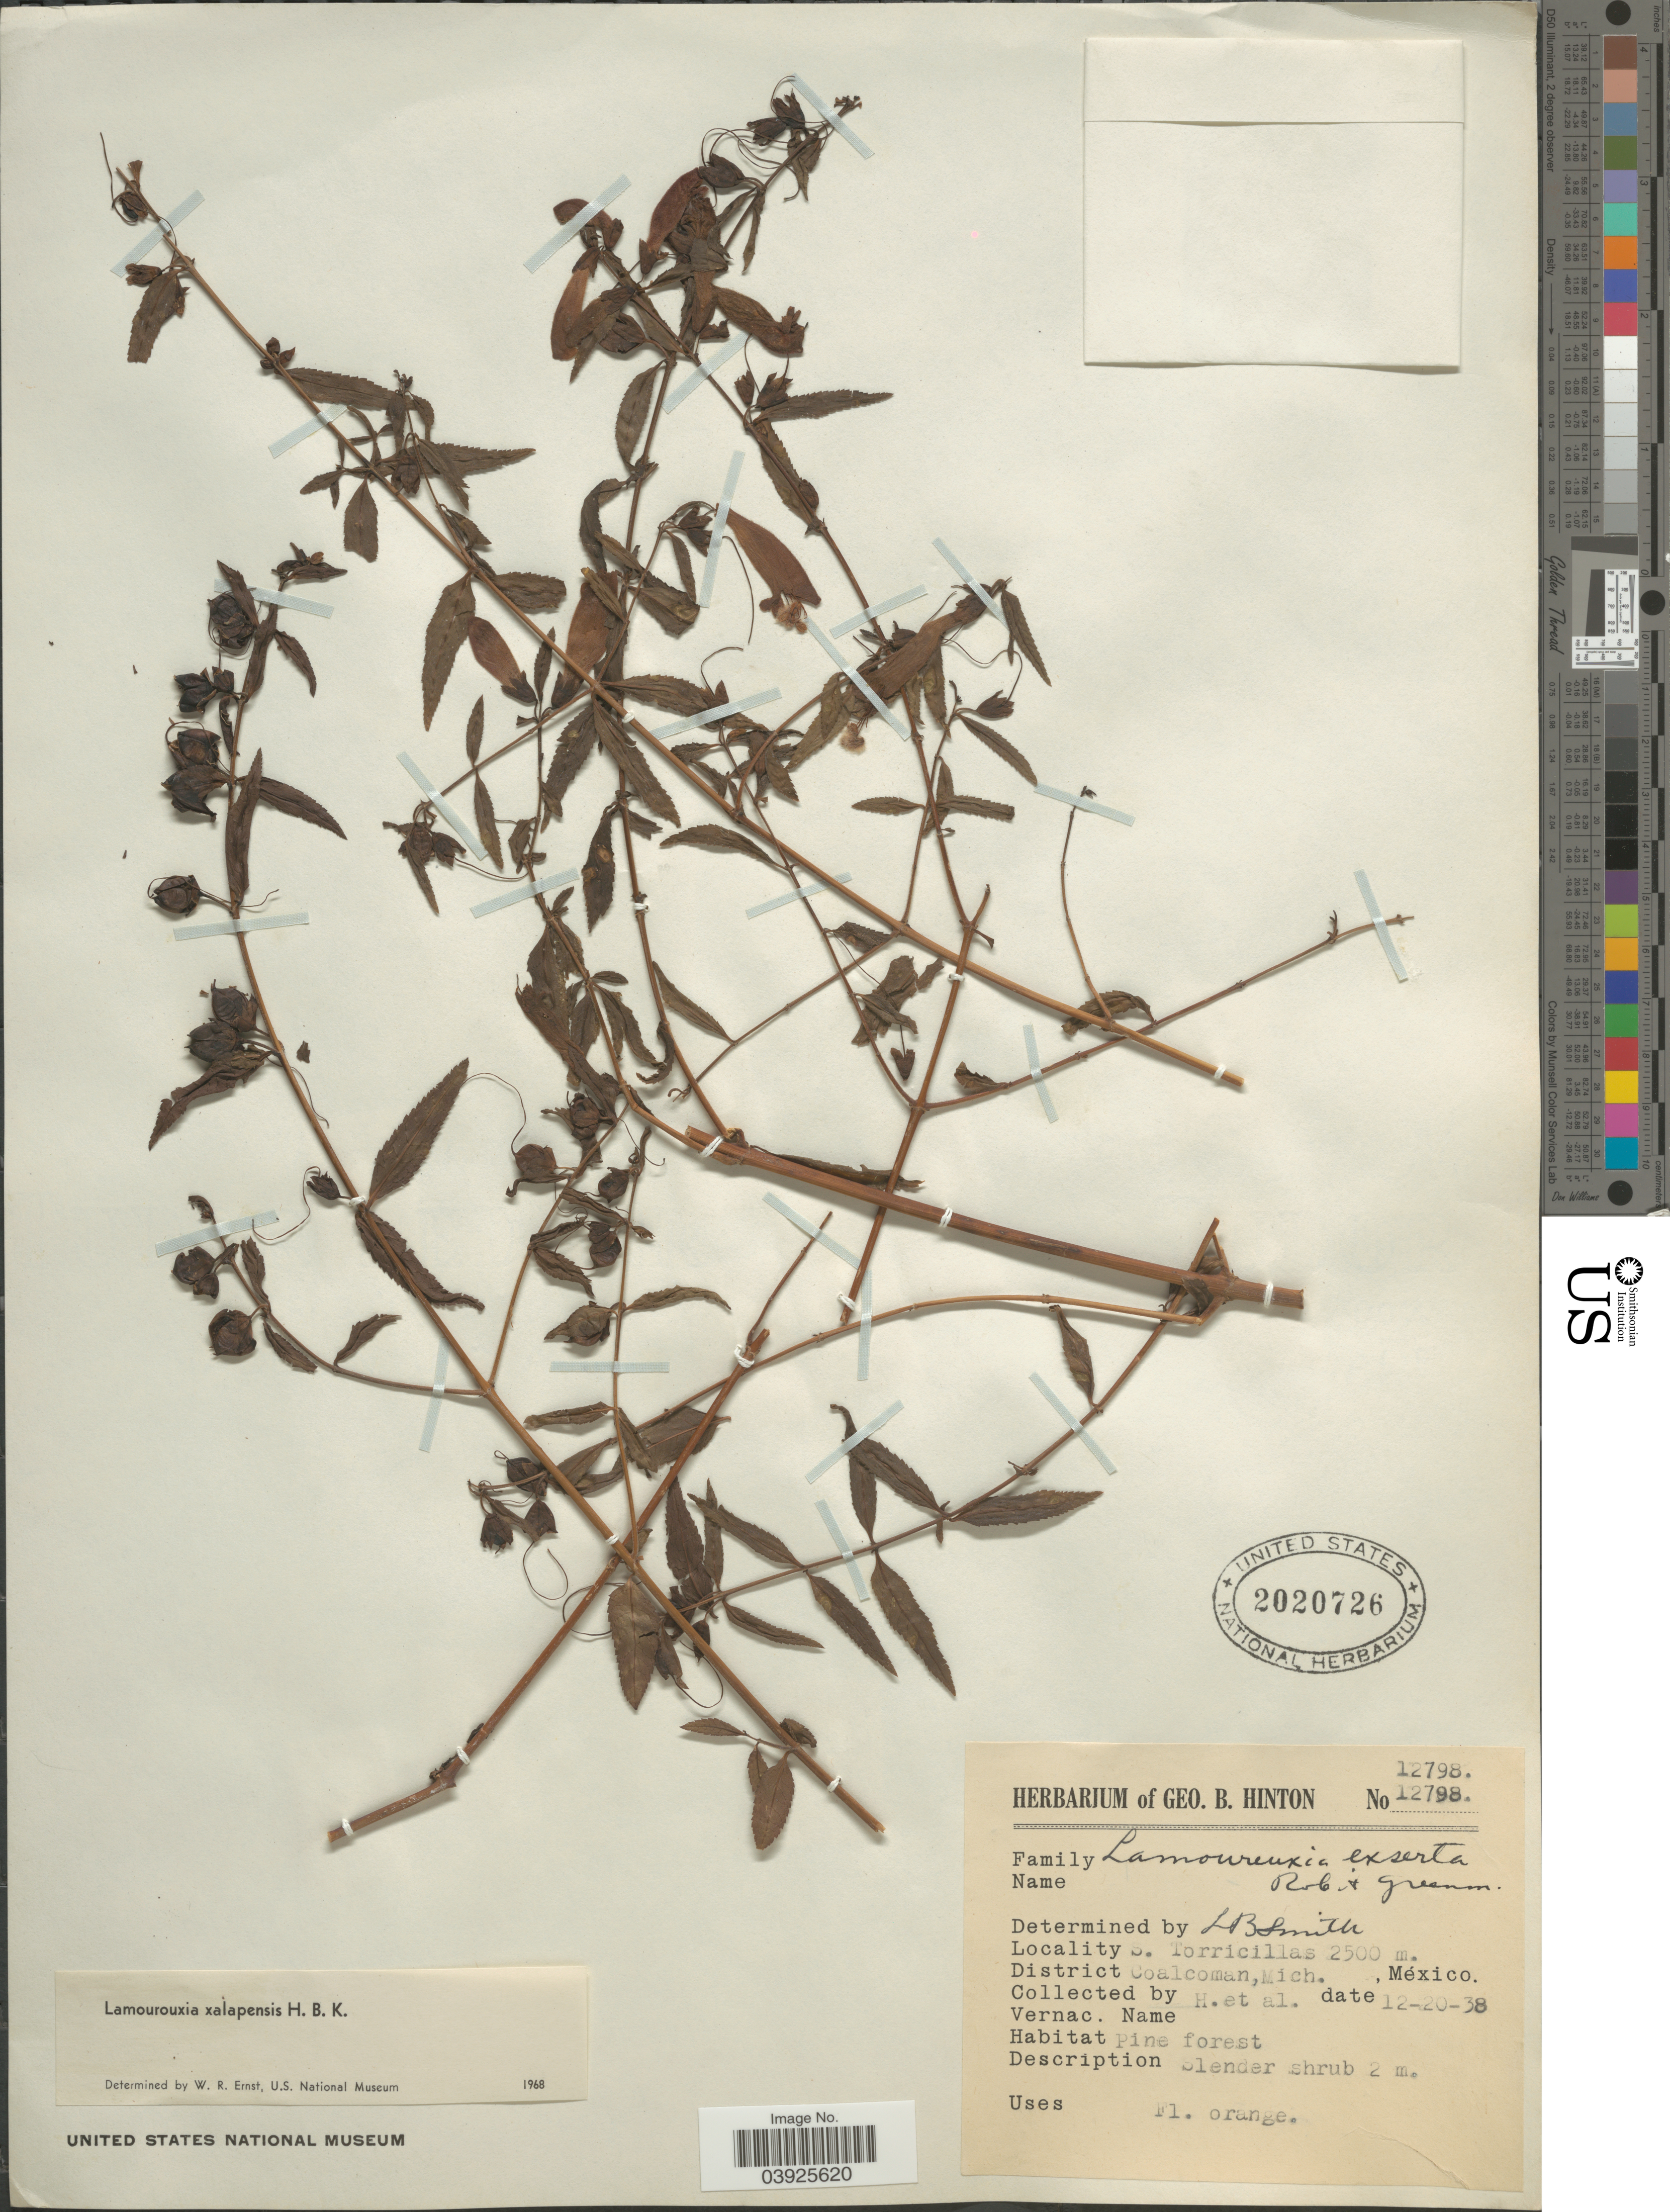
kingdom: Plantae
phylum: Tracheophyta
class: Magnoliopsida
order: Lamiales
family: Orobanchaceae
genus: Lamourouxia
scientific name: Lamourouxia xalapensis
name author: Kunth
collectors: G. B. Hinton & et al.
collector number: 12798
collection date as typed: Transcribed d/m/y: 20/12/38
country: Mexico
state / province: Michoacán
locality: S. Torricillas. District Coalcoman.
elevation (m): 2500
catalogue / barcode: US 2020726